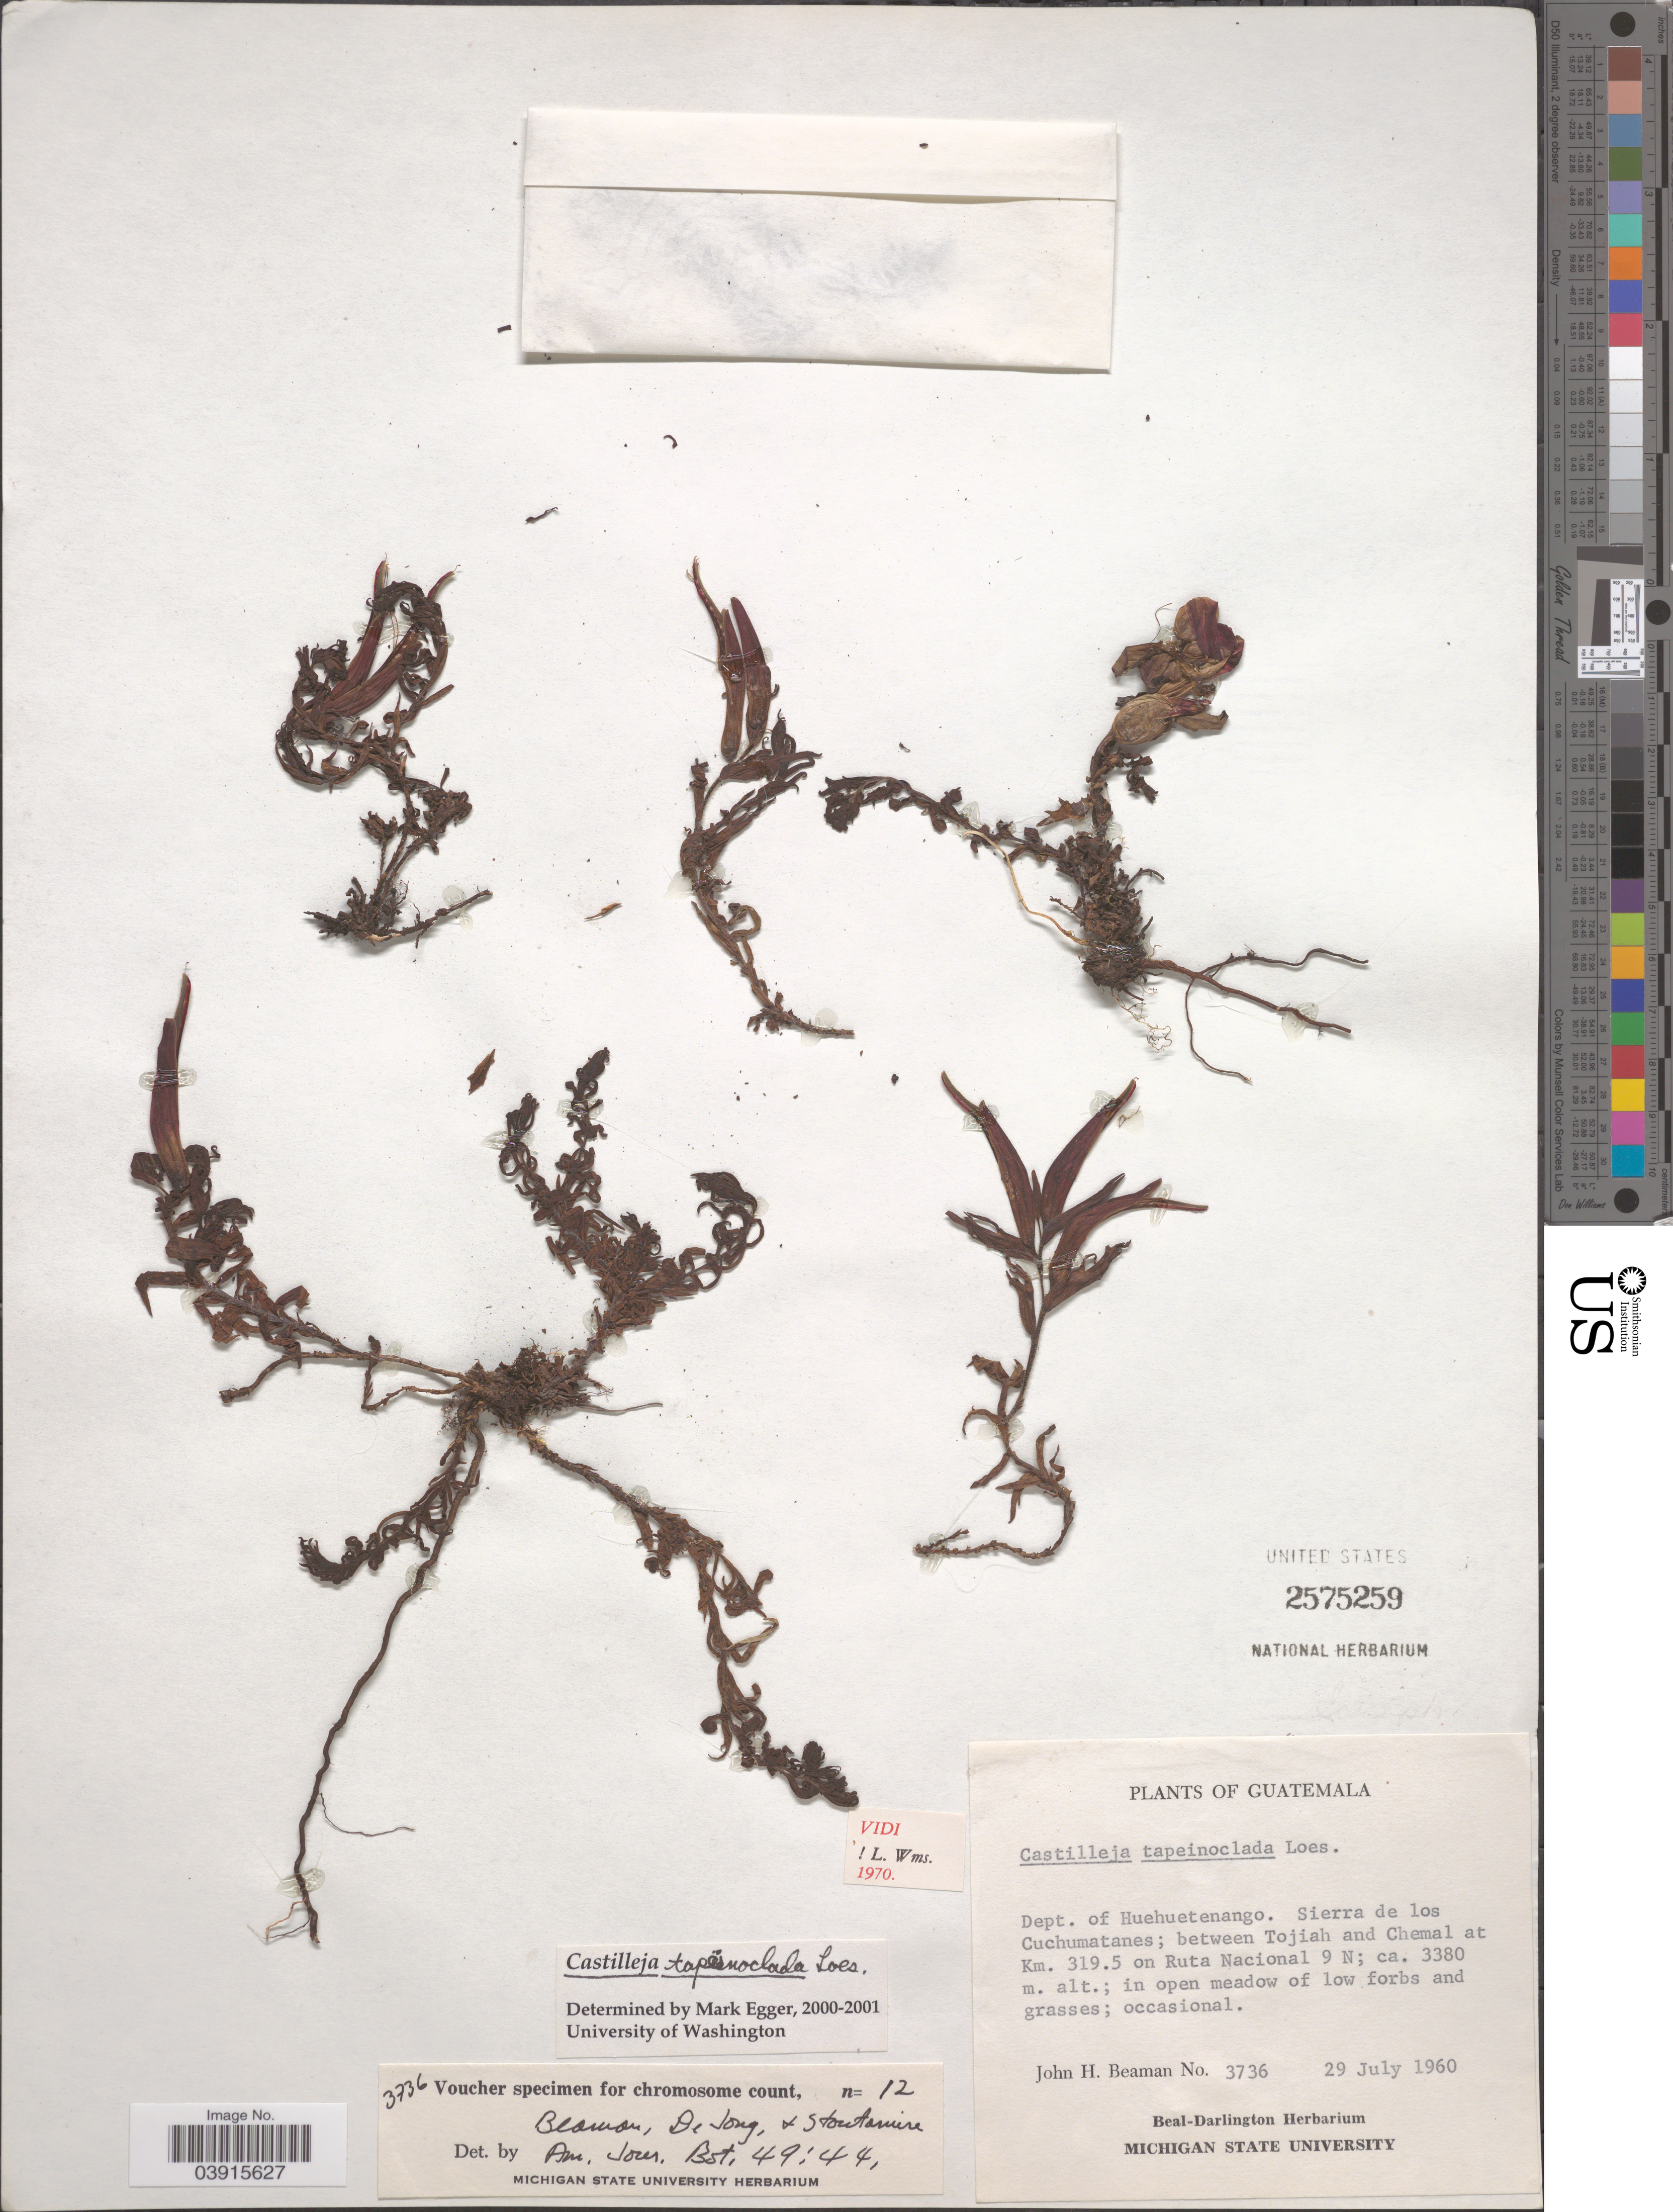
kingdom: Plantae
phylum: Tracheophyta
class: Magnoliopsida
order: Lamiales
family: Orobanchaceae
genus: Castilleja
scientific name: Castilleja tapeinoclada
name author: Loes.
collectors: J. H. Beaman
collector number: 3736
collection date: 1960-07-29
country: Guatemala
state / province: Huehuetenango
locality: Dept. of Huehuetenango. Sierra de los Cuchumatanes; between Tojiah and Chemal at Km. 319.5 on Ruta Nacional 9 N.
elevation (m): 3380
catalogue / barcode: US 2575259